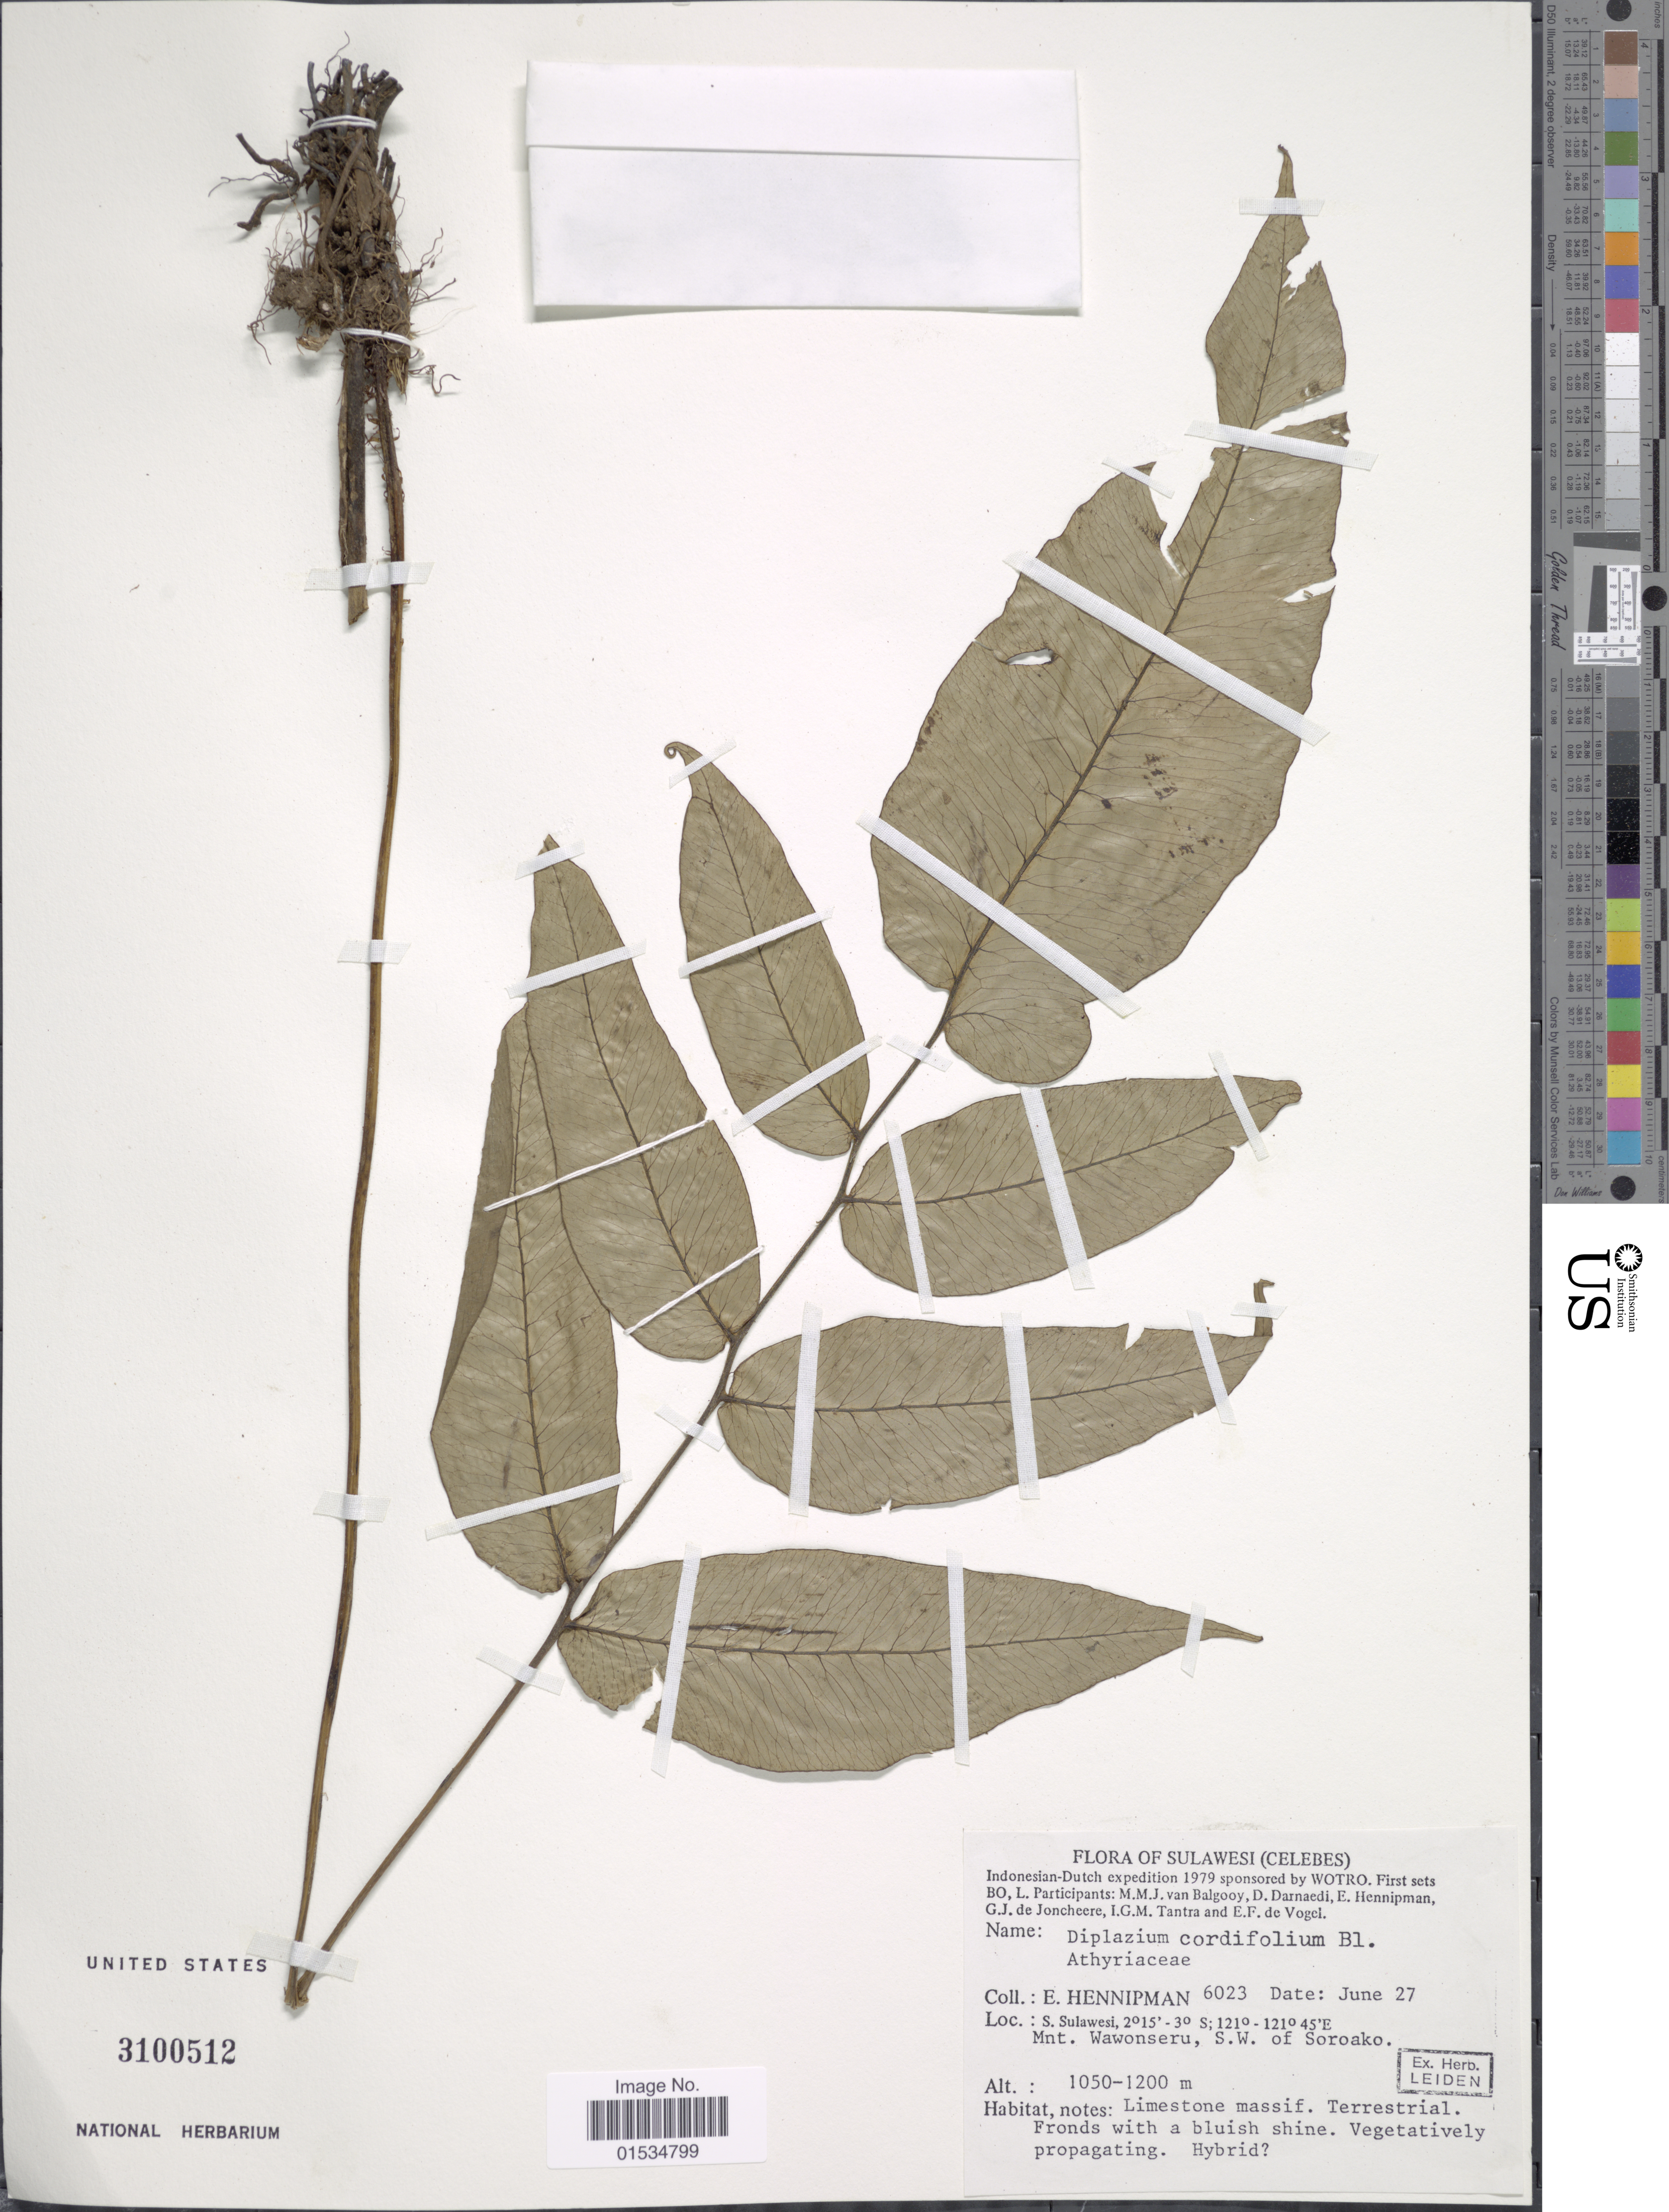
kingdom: Plantae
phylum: Tracheophyta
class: Polypodiopsida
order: Polypodiales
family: Athyriaceae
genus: Diplazium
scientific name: Diplazium cordifolium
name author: Blume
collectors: E. Hennipman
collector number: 6023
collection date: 1979-06-27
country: Indonesia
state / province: Sulawesi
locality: Celebes, S. Sulawesi, Mnt. Wawonseru, S.W. of Soroako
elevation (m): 1050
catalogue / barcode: US 3100512